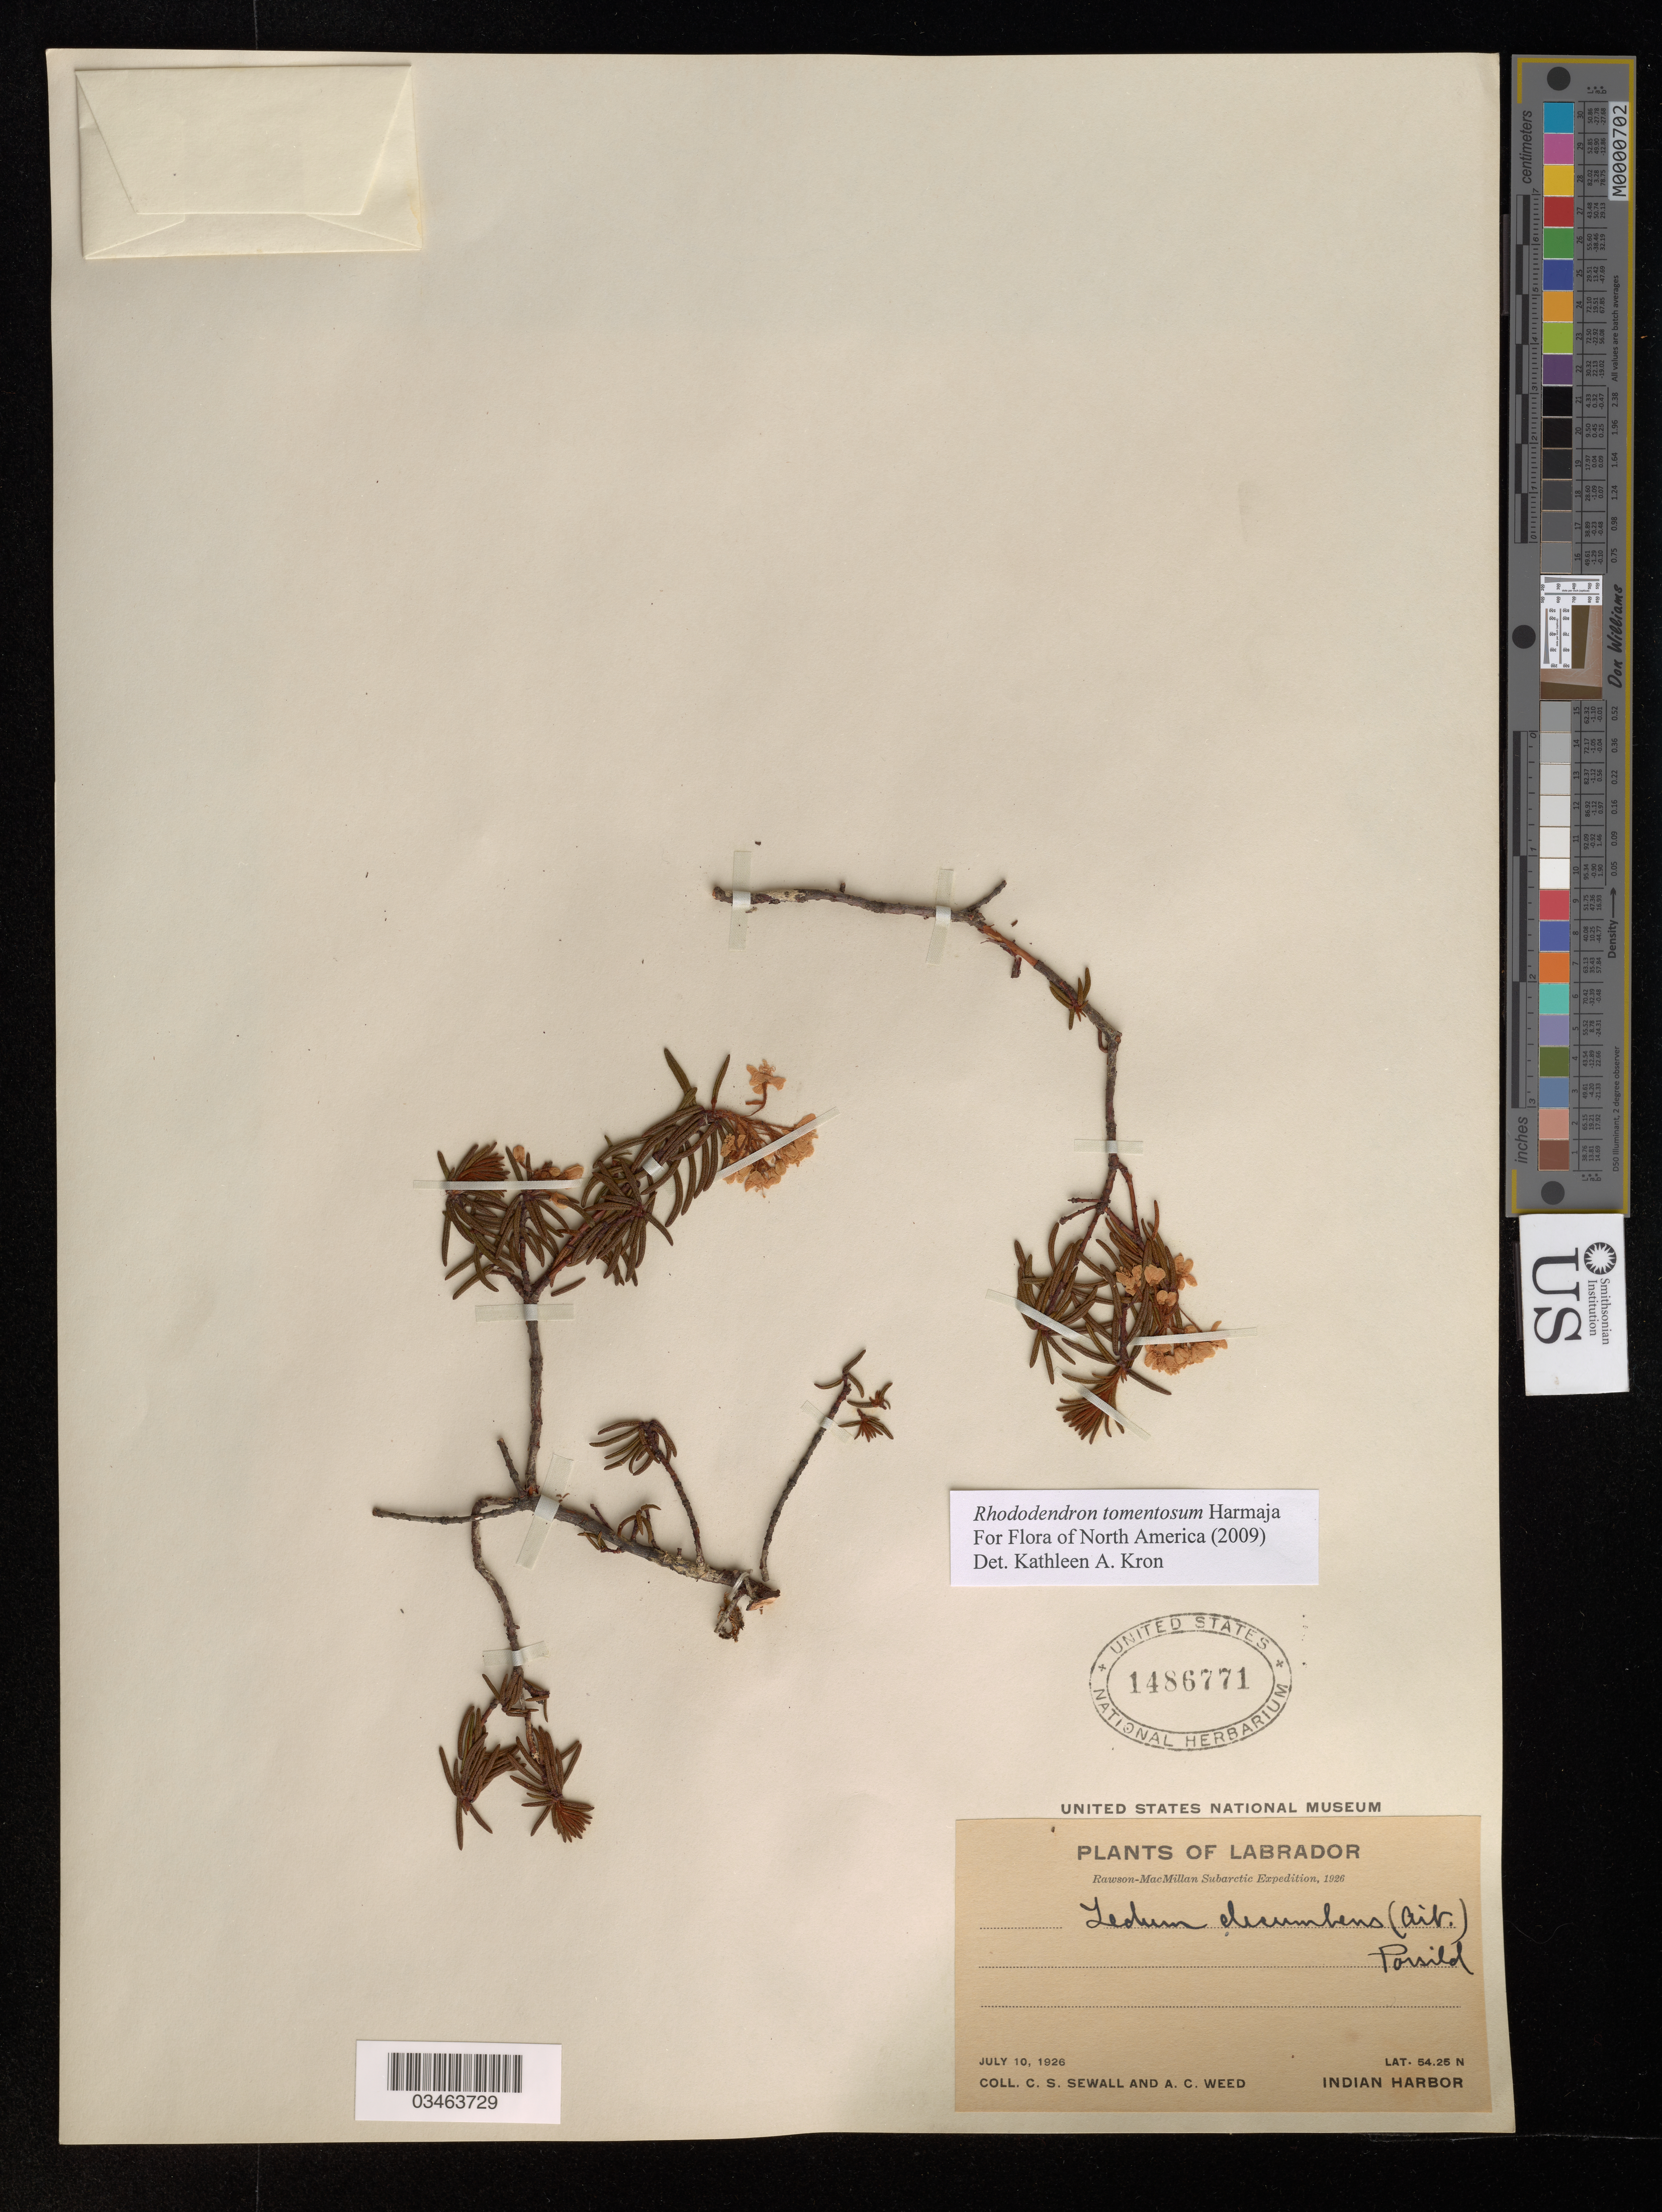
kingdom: Plantae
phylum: Tracheophyta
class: Magnoliopsida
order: Ericales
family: Ericaceae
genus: Rhododendron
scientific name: Rhododendron tomentosum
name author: Harmaja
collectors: C. Sewall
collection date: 1926-07-10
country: Canada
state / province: Newfoundland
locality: Labrador. Rowson-MacMiller Subarctic Expedition. Indian Harbor.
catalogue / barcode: US 1486771